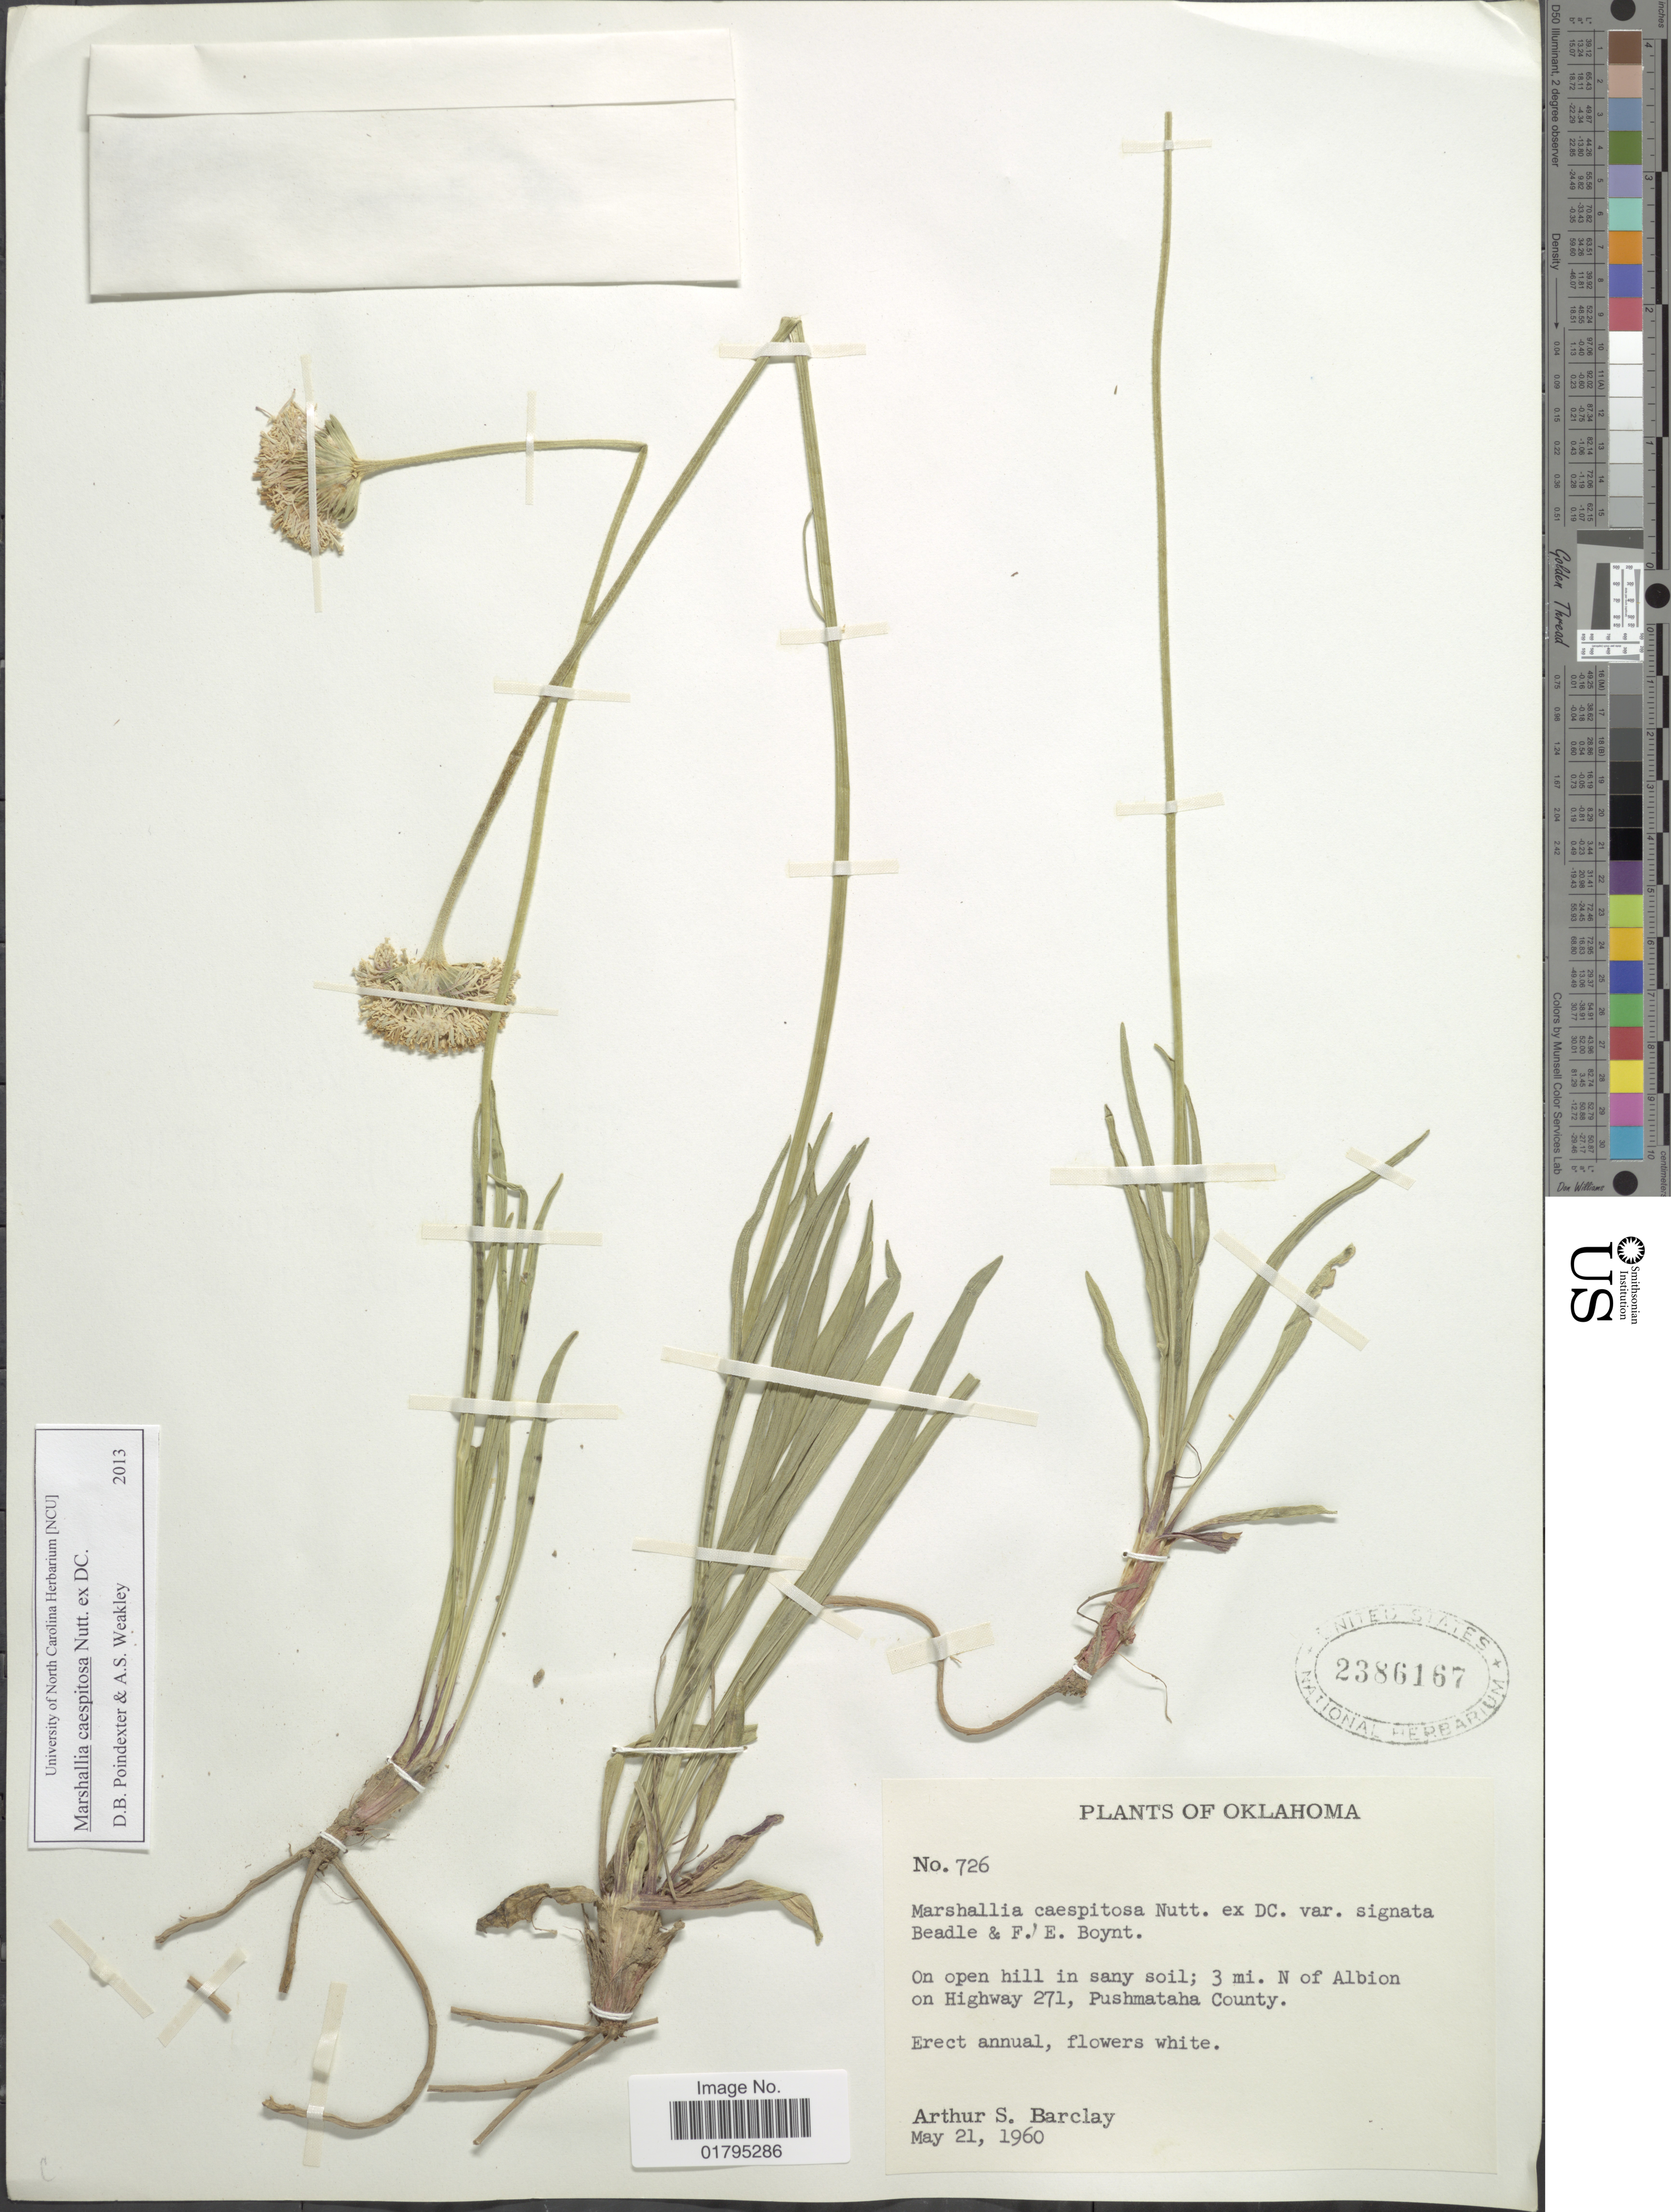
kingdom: Plantae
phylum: Tracheophyta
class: Magnoliopsida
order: Asterales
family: Asteraceae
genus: Marshallia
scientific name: Marshallia caespitosa var. caespitosa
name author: Nutt. ex DC.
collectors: A. S. Barclay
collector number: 726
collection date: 1960-05-21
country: United States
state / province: Oklahoma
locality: On open hill in sandy soil; 3 mi. N of Albion on Highway 271, Pushmataha County.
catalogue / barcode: US 2386167